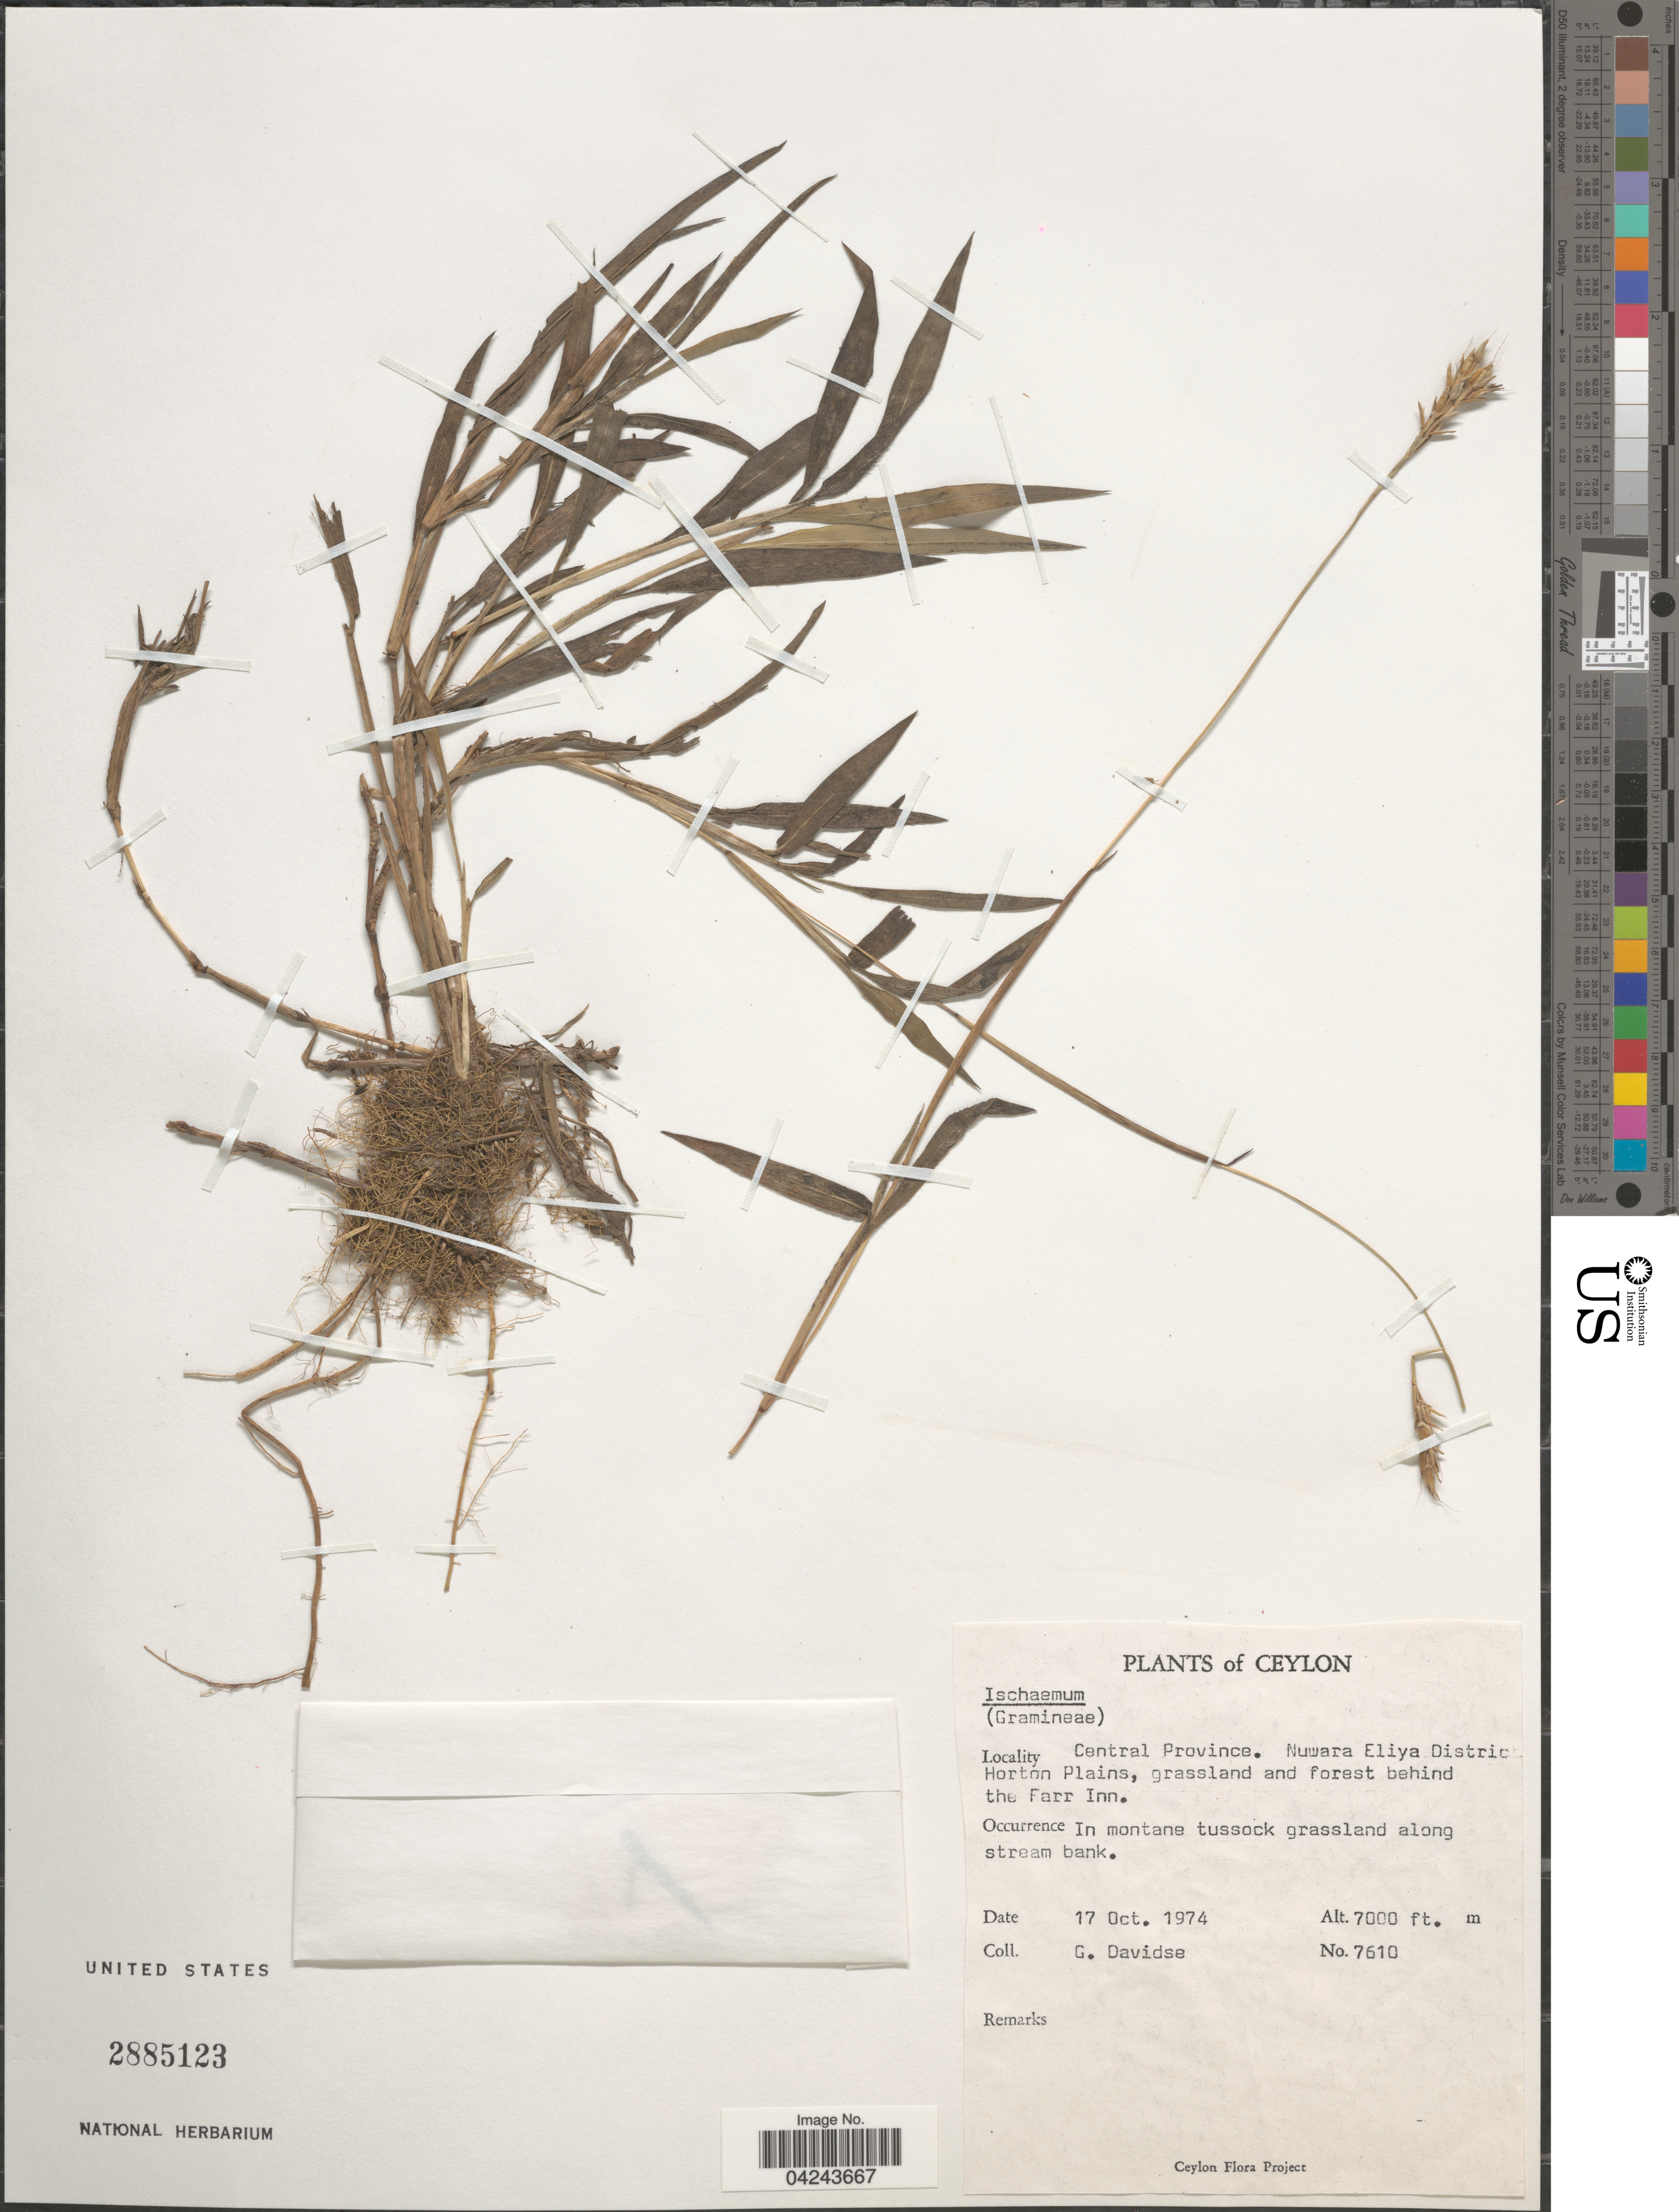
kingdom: Plantae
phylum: Tracheophyta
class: Liliopsida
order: Poales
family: Poaceae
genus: Ischaemum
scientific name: Ischaemum sp.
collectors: G. Davidse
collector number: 7610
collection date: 1974-10-17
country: Sri Lanka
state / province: Central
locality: Ceylon. Nuwara Eliya District. Horton Plains, grassland and forest behind the Farr Inn.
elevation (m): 2134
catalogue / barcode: US 2885123